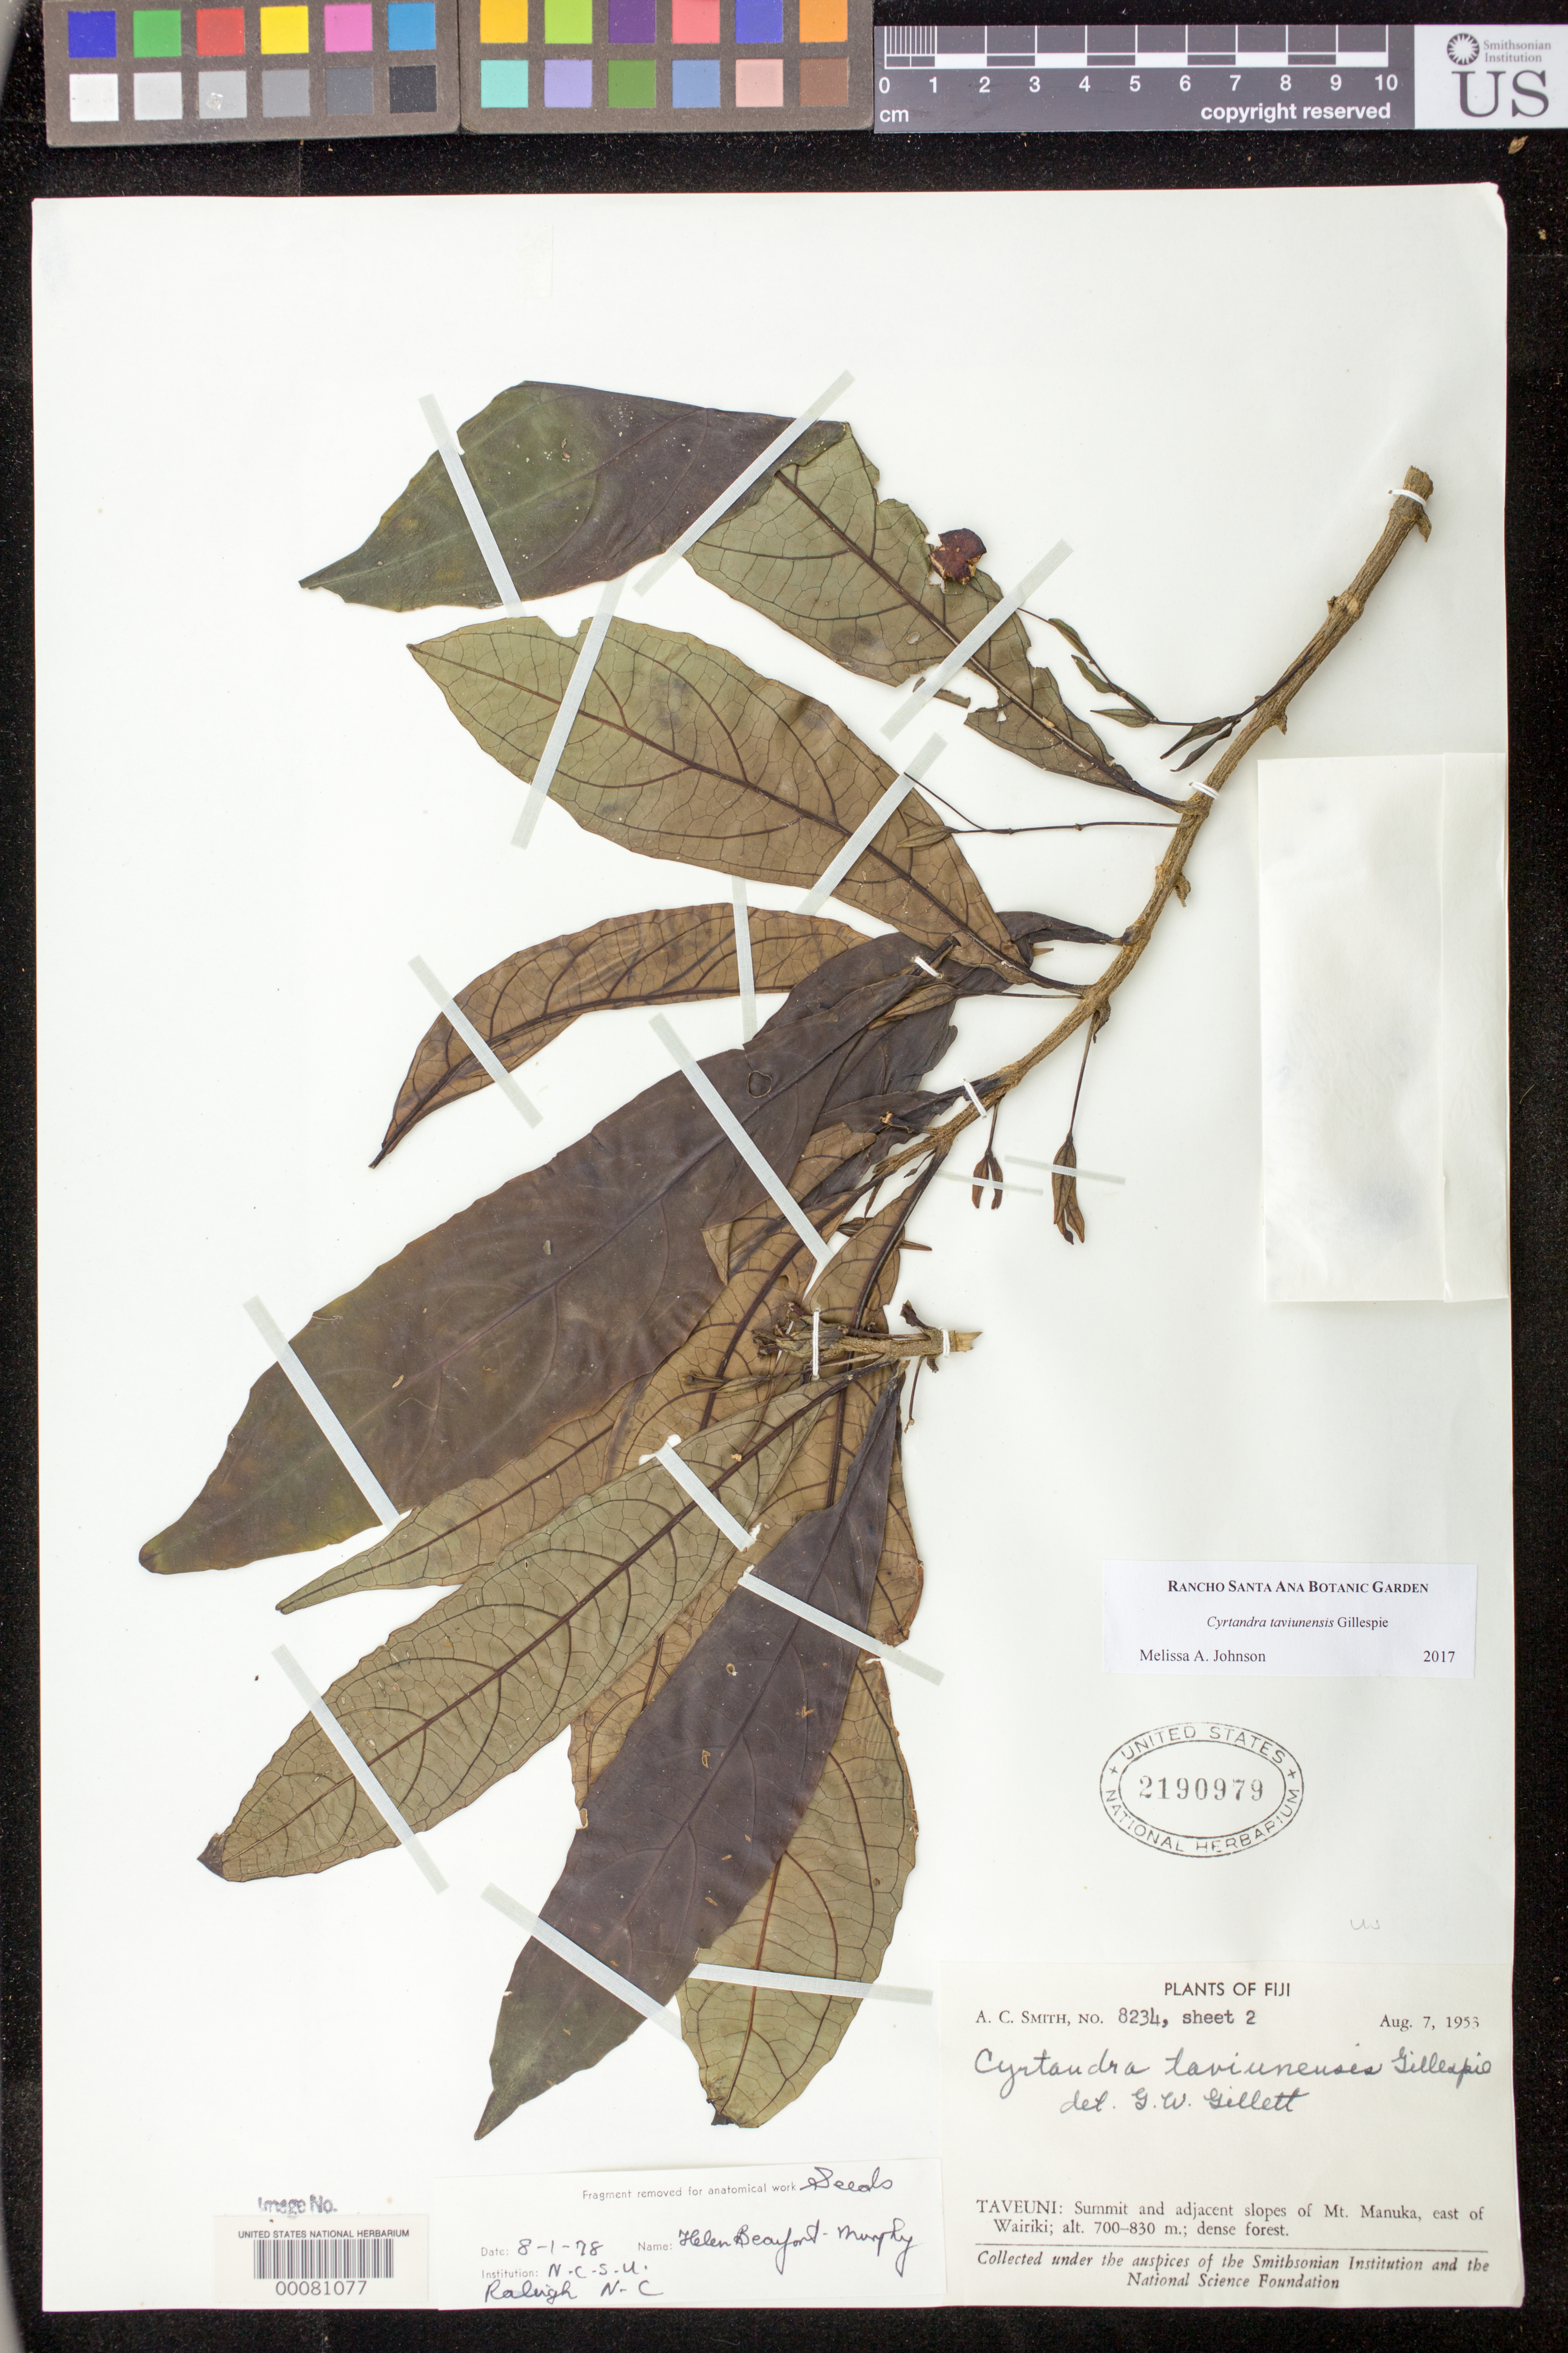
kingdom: Plantae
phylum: Tracheophyta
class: Magnoliopsida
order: Lamiales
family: Gesneriaceae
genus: Cyrtandra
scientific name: Cyrtandra taviunensis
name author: Gillespie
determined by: Johnson, Melissa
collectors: A. C. Smith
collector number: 8234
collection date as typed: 07 Aug 1953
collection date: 1953-08-07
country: Fiji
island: Taveuni I.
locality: Taveuni, summit and adjacent slopes of mt manuka, e of wairiki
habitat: Dense forest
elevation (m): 700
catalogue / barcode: US 2190979